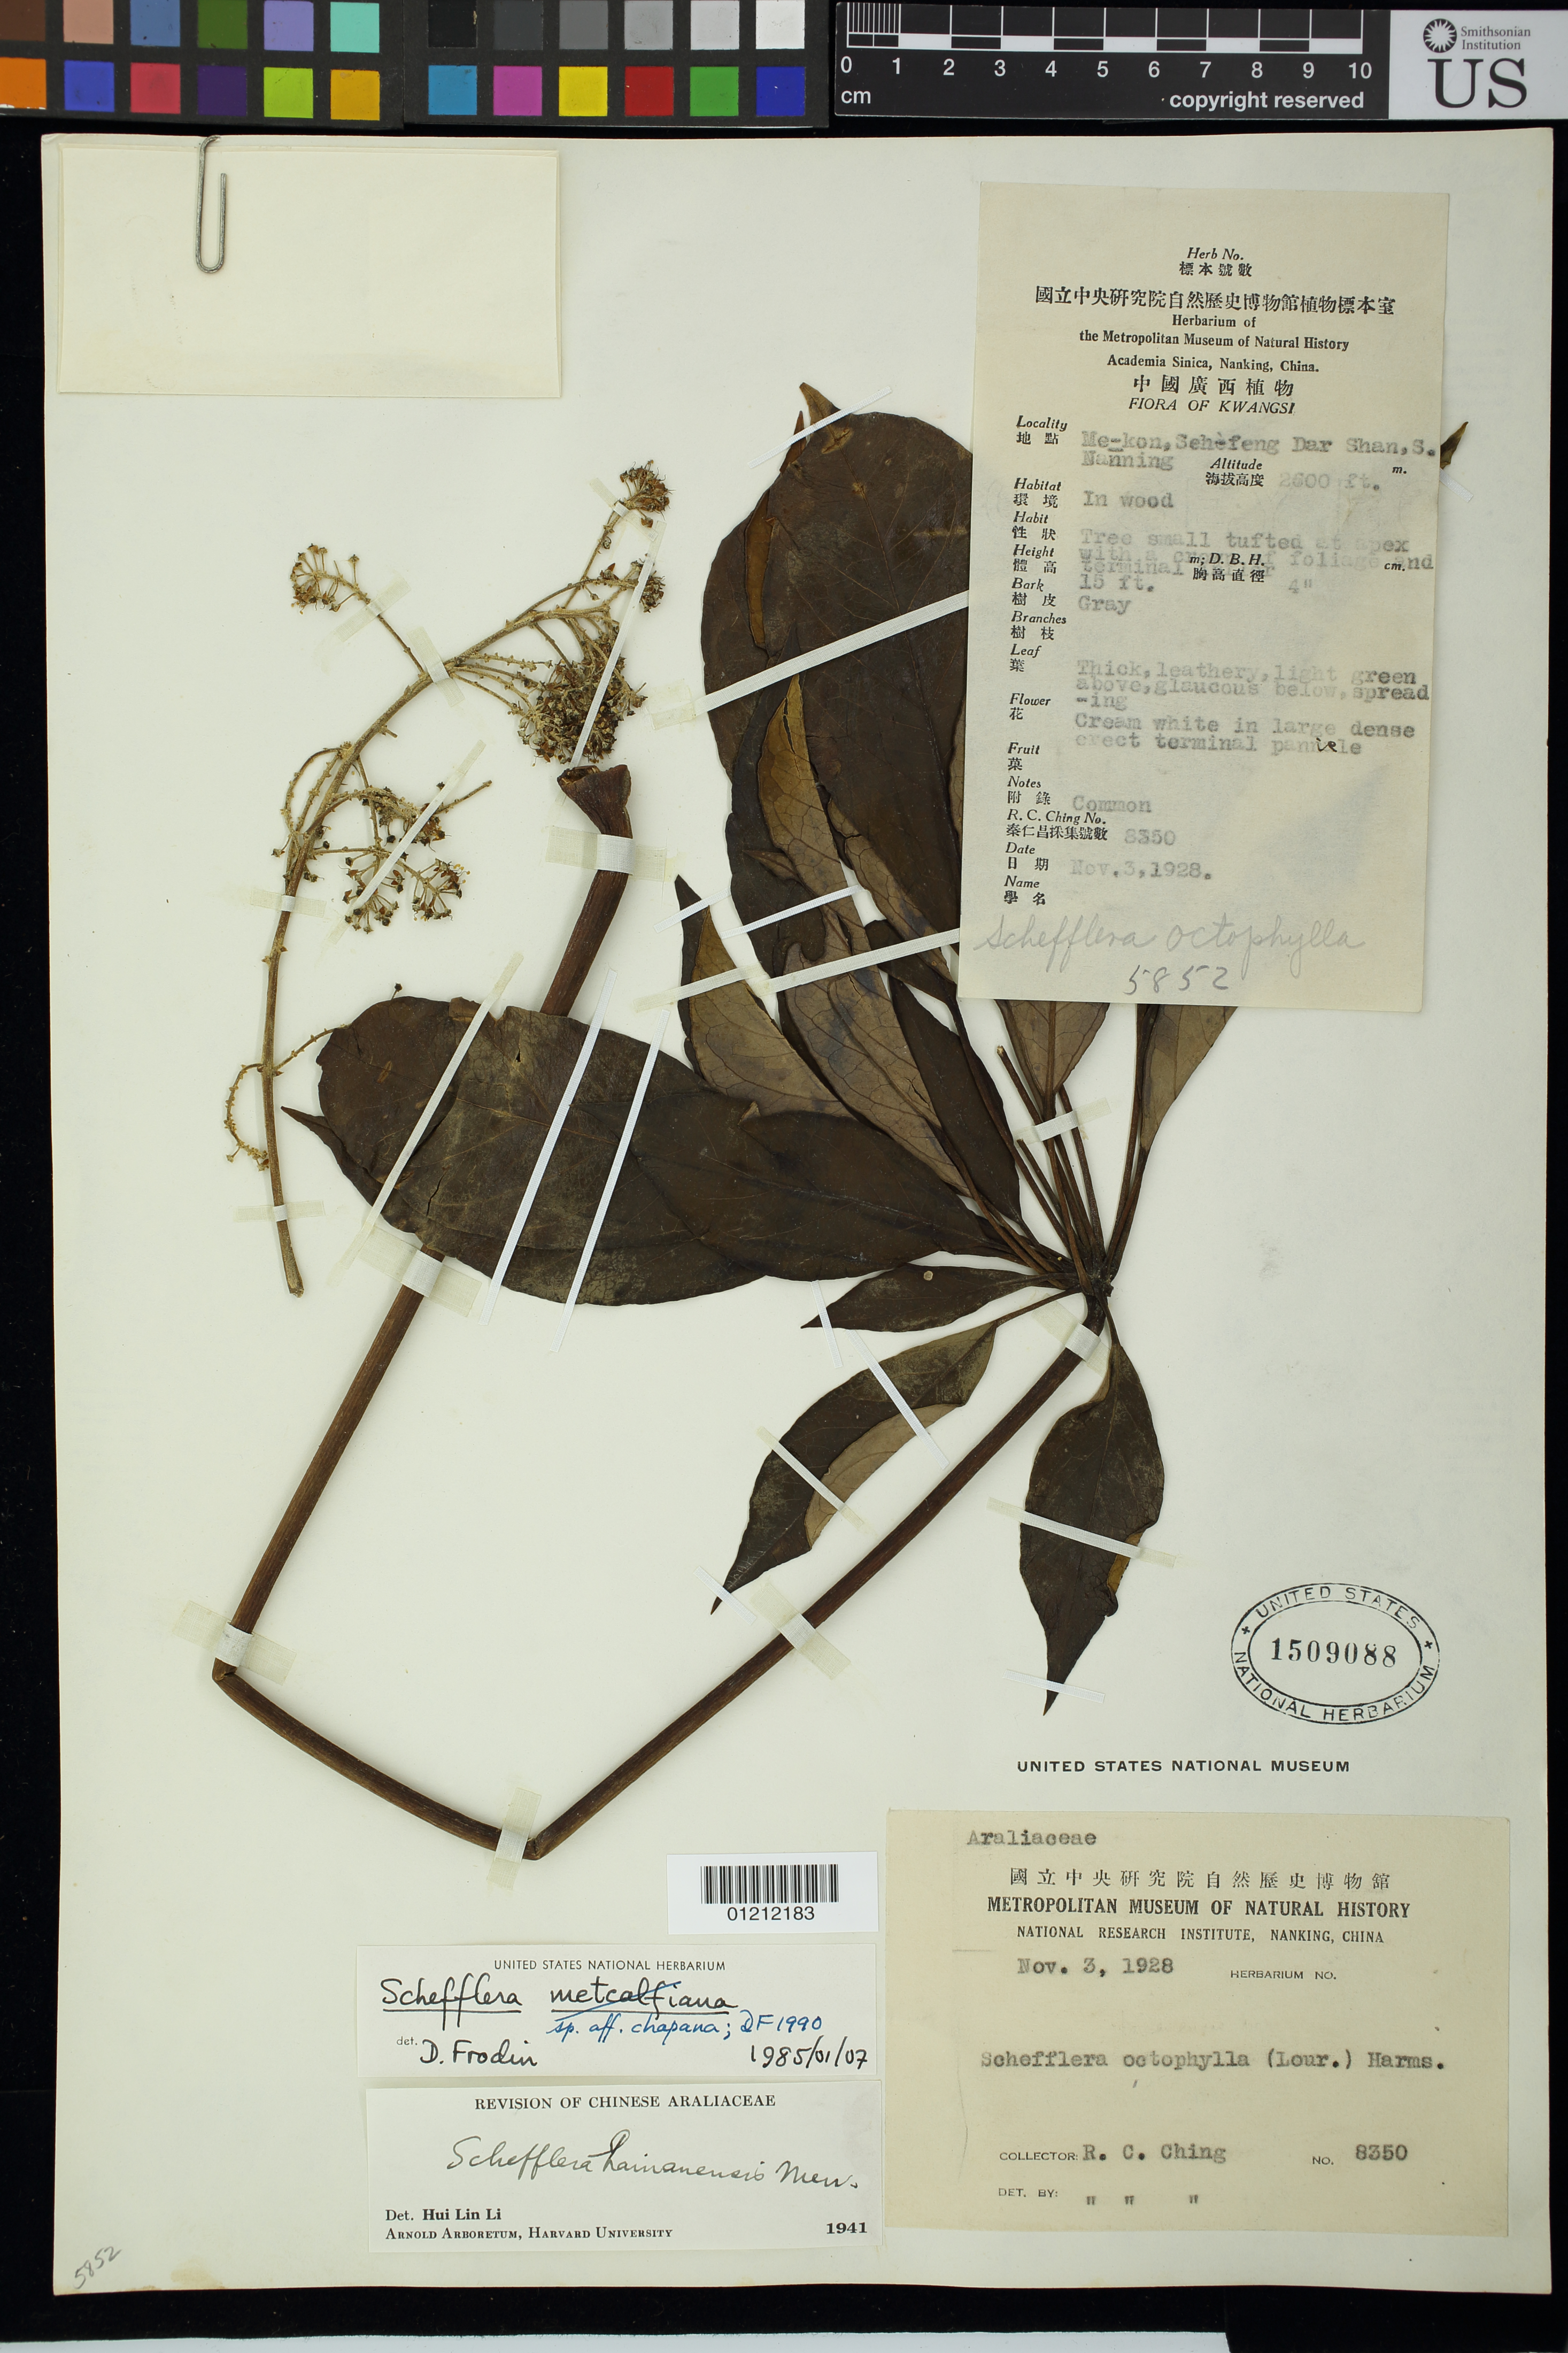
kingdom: Plantae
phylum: Tracheophyta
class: Magnoliopsida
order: Apiales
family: Araliaceae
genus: Schefflera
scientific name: Schefflera chapana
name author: Harms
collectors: R. C. Ching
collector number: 8350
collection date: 1928-11-03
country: China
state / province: Guangxi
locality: Me-kon, Sehífeng Dar Shan, S. Nanning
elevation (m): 792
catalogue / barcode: US 1509088